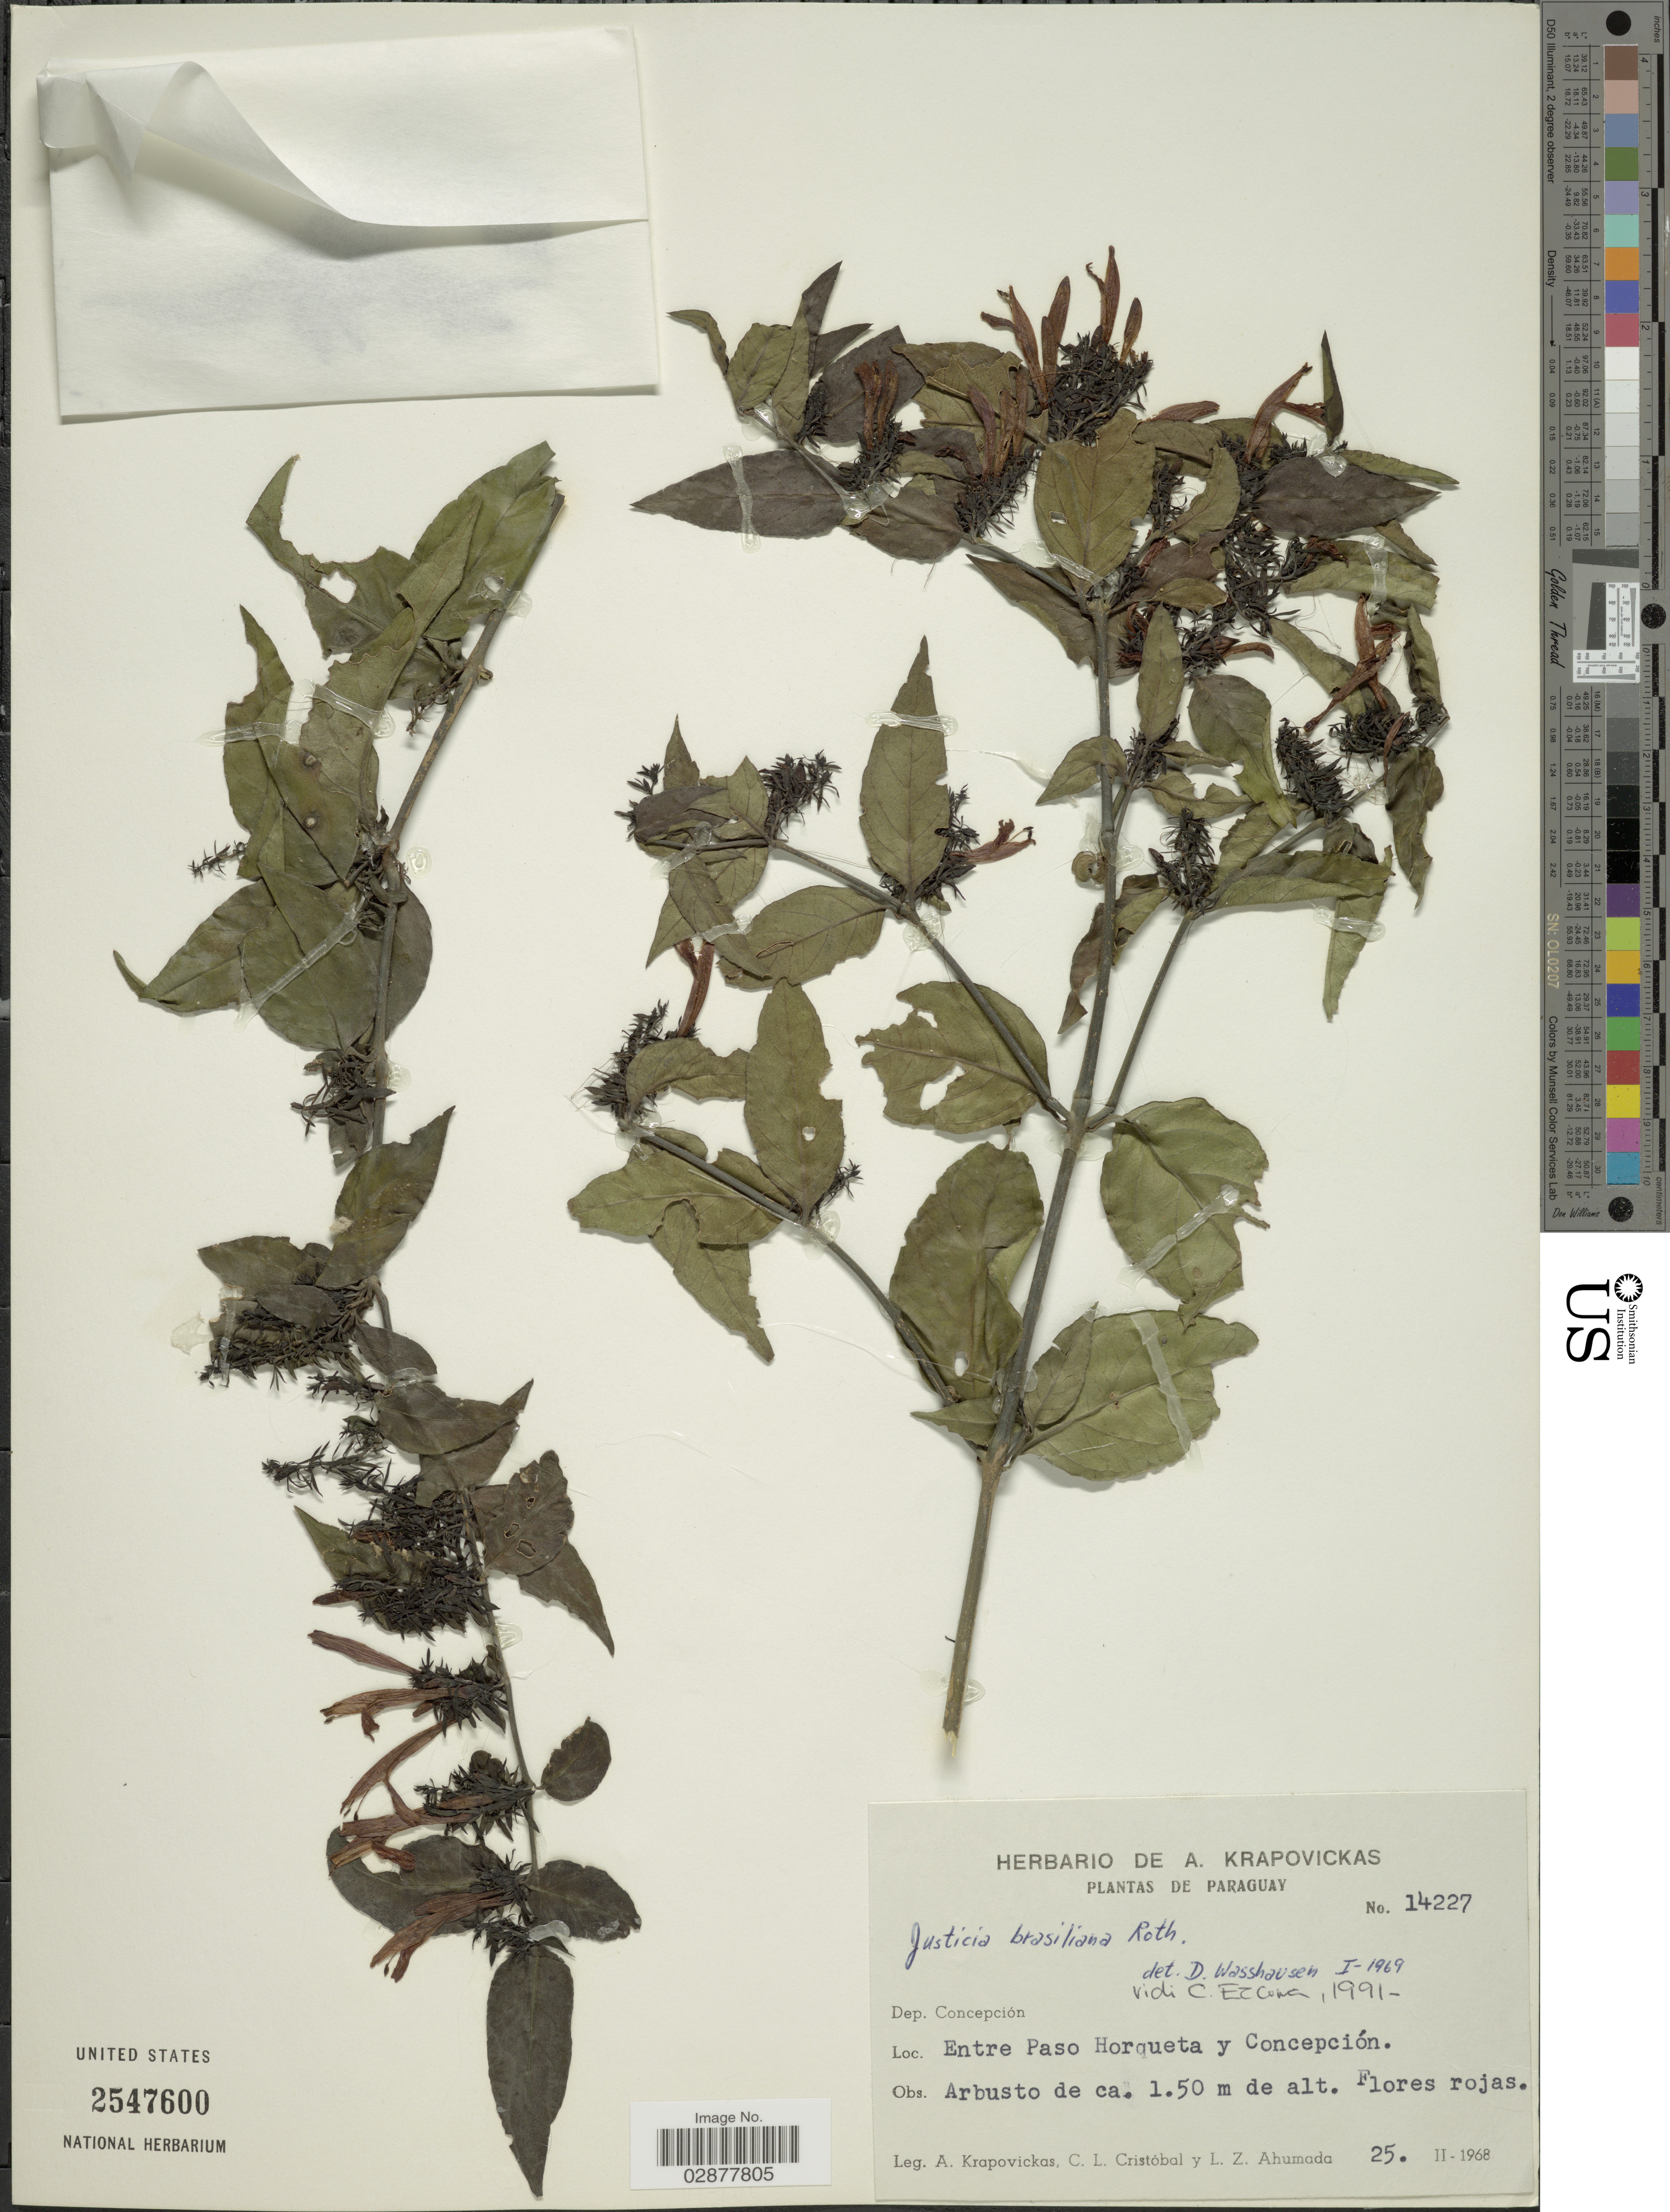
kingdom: Plantae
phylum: Tracheophyta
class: Magnoliopsida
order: Lamiales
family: Acanthaceae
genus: Justicia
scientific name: Justicia brasiliana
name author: Roth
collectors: A. Krapovickas, C. L. Cristóbal & L. Ahumada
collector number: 14227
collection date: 1968-02-25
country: Paraguay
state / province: Concepcion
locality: Dep. Concepción.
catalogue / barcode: US 2547600